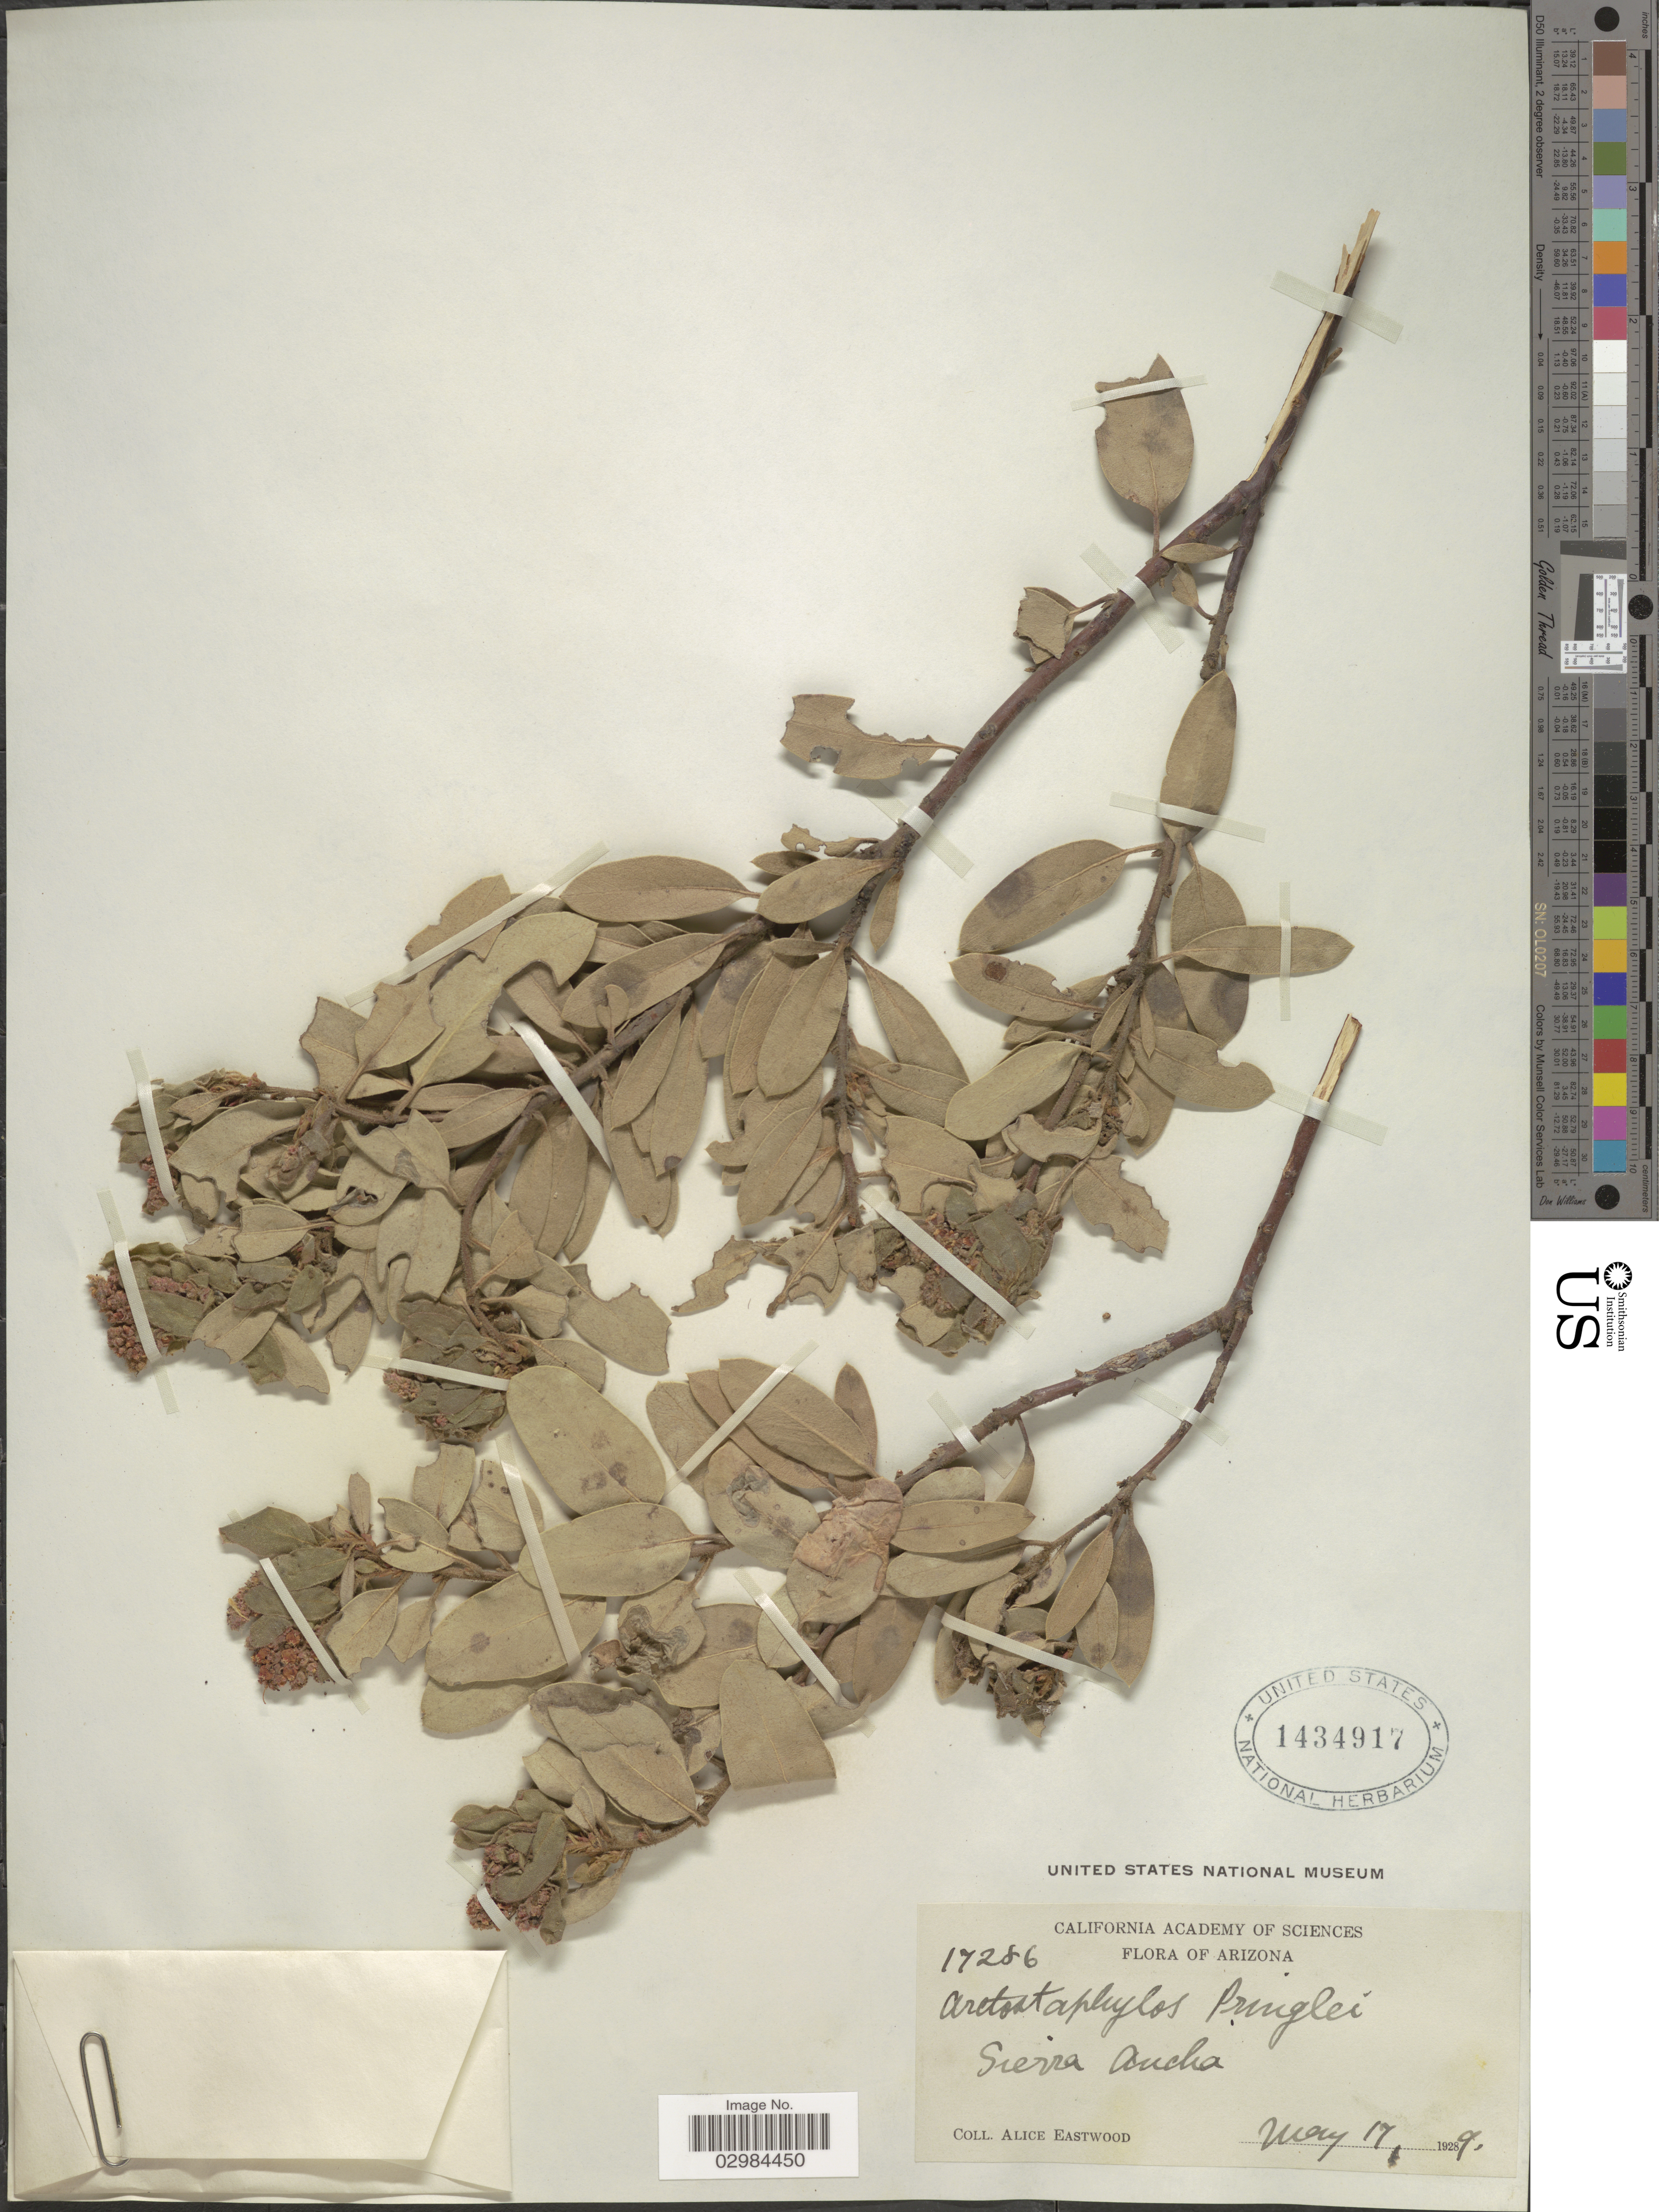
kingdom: Plantae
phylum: Tracheophyta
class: Magnoliopsida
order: Ericales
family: Ericaceae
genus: Arctostaphylos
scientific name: Arctostaphylos pringlei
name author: Parry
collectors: A. Eastwood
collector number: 17286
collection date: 1929-05-17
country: United States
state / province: Arizona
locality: Sierra Ancha.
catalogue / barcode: US 1434917